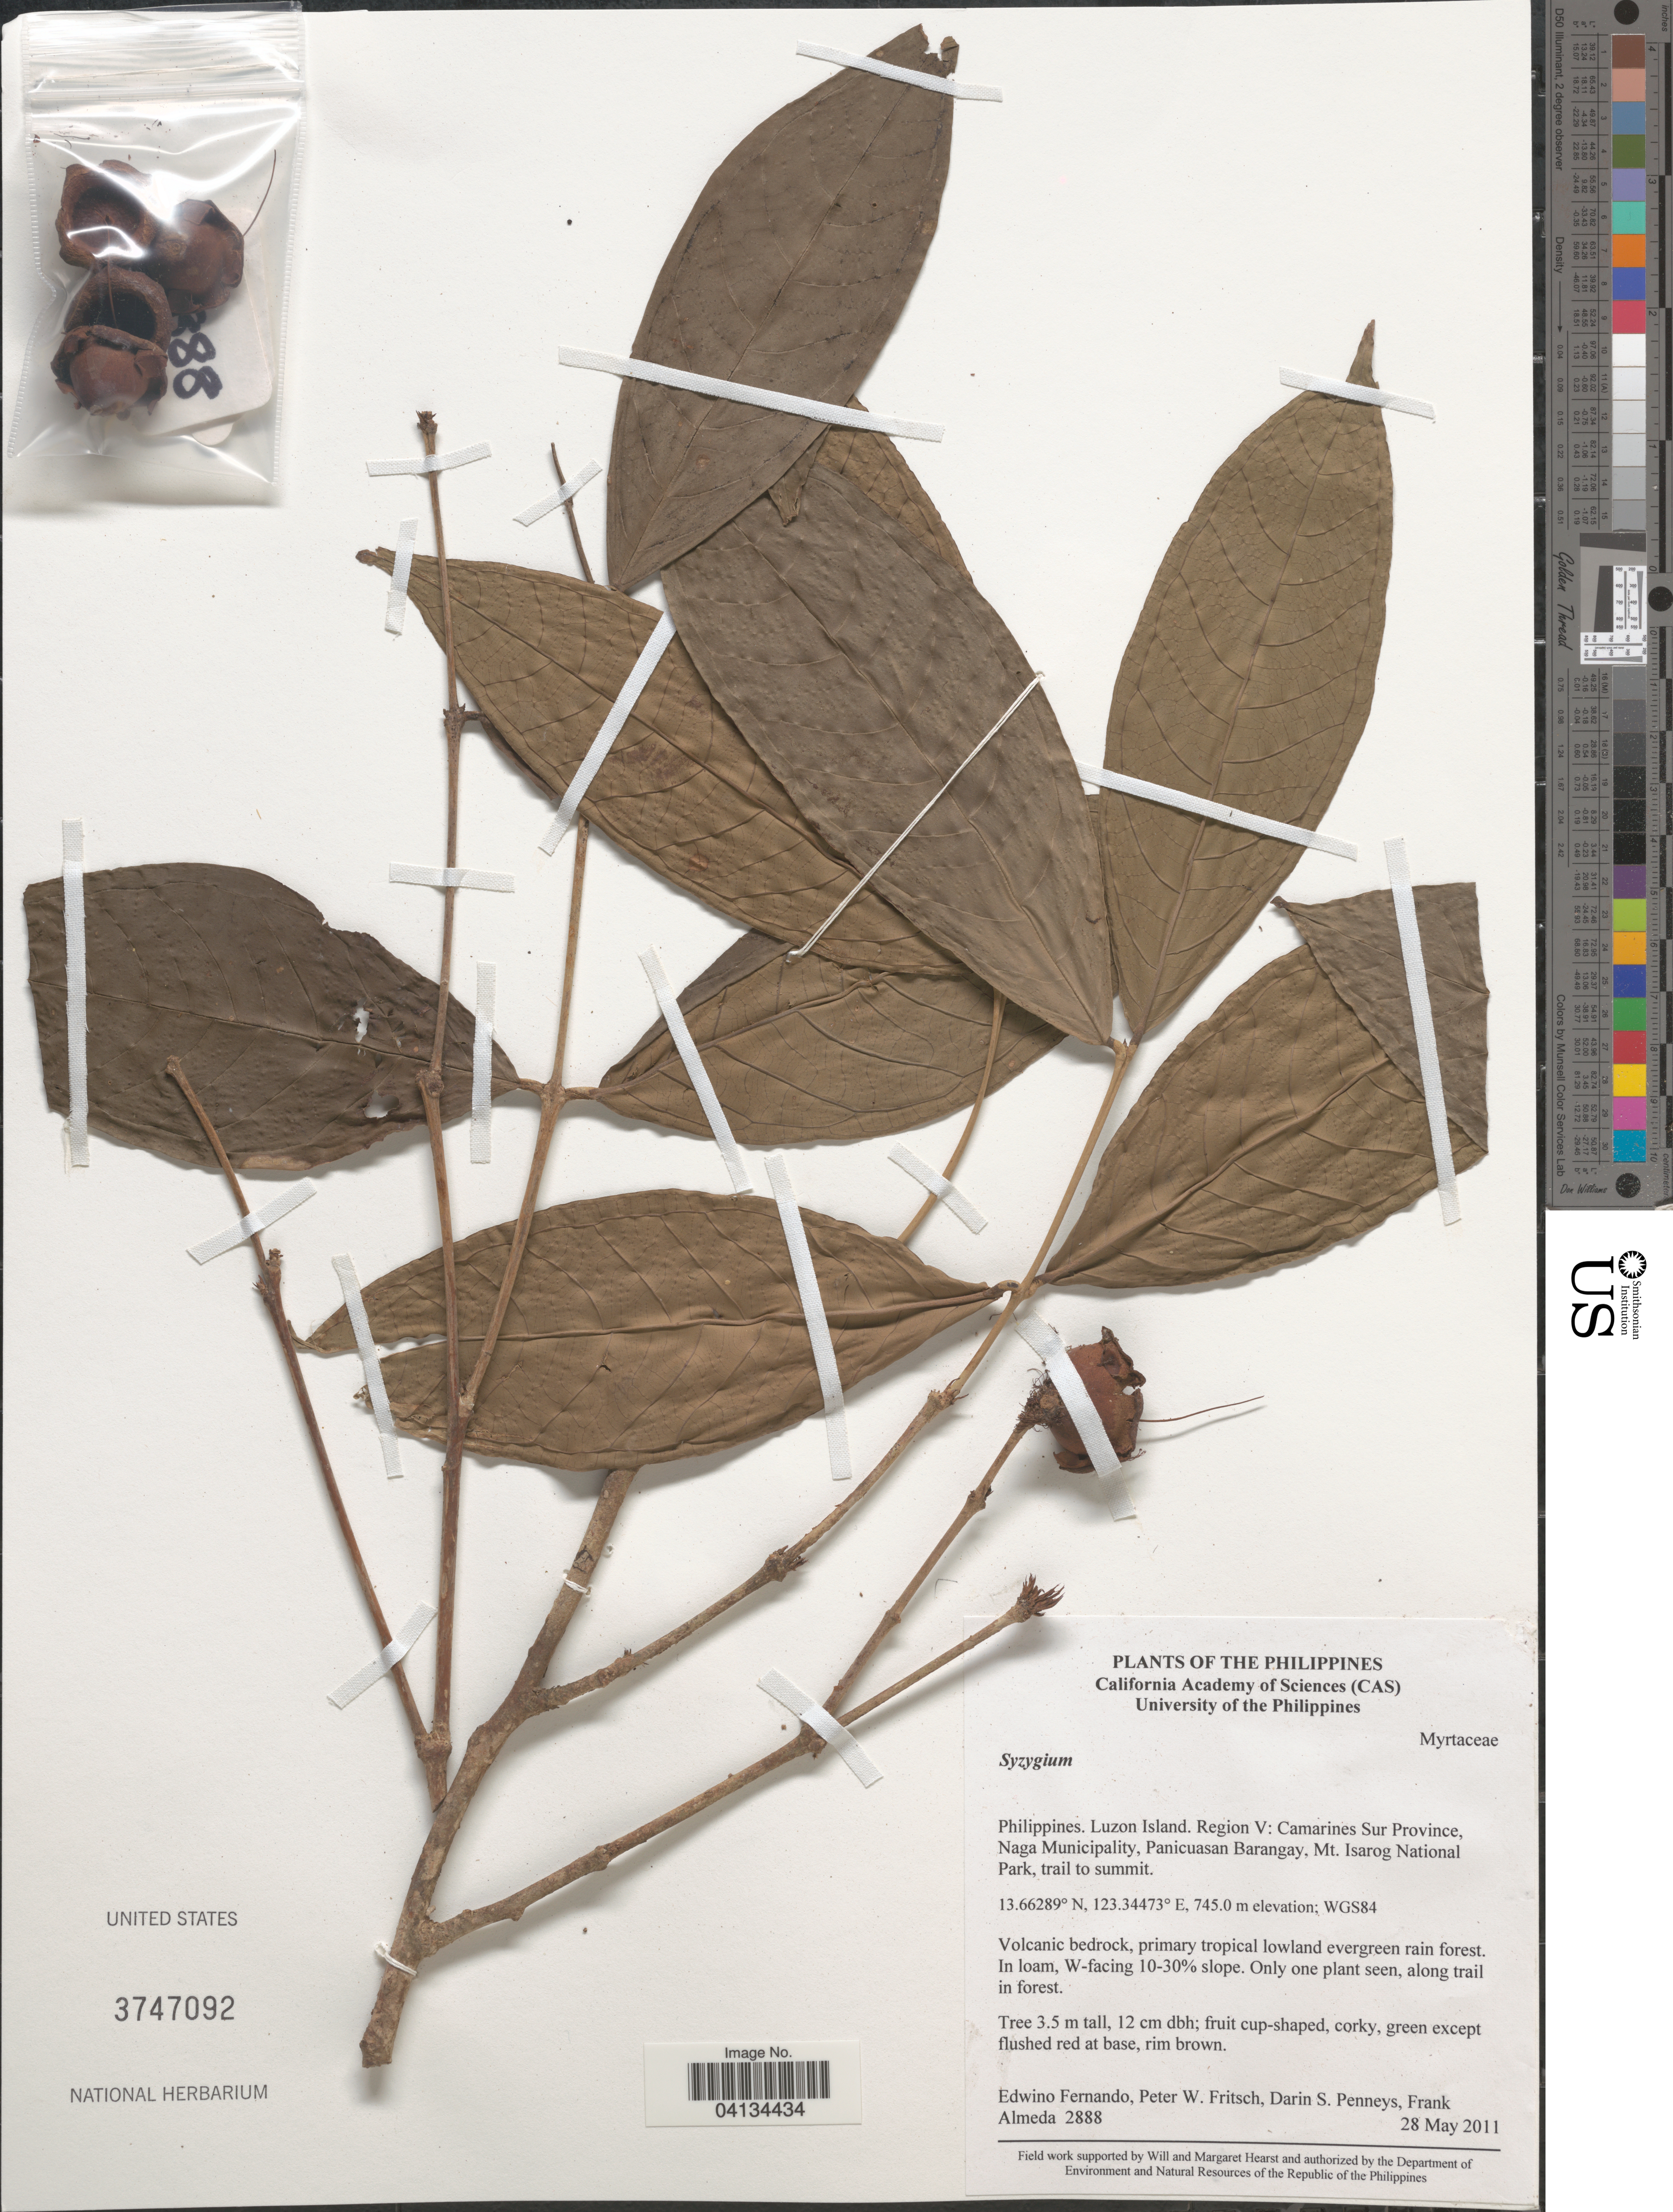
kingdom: Plantae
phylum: Tracheophyta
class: Magnoliopsida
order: Myrtales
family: Myrtaceae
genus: Syzygium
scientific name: Syzygium sp.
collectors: E. S. Fernando, P. W. Fritsch, D. S. Penneys & F. Almeda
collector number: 2888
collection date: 2011-05-28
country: Philippines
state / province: Bicol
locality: Luzon Island. Region V: Camarines Sur Province, Naga Municipality, Panicuasan Barangay, Mt. Isarog National Park, trail to summit. In loam, W-facing 10-30% slope. WGS84.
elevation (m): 745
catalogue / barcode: US 3747092